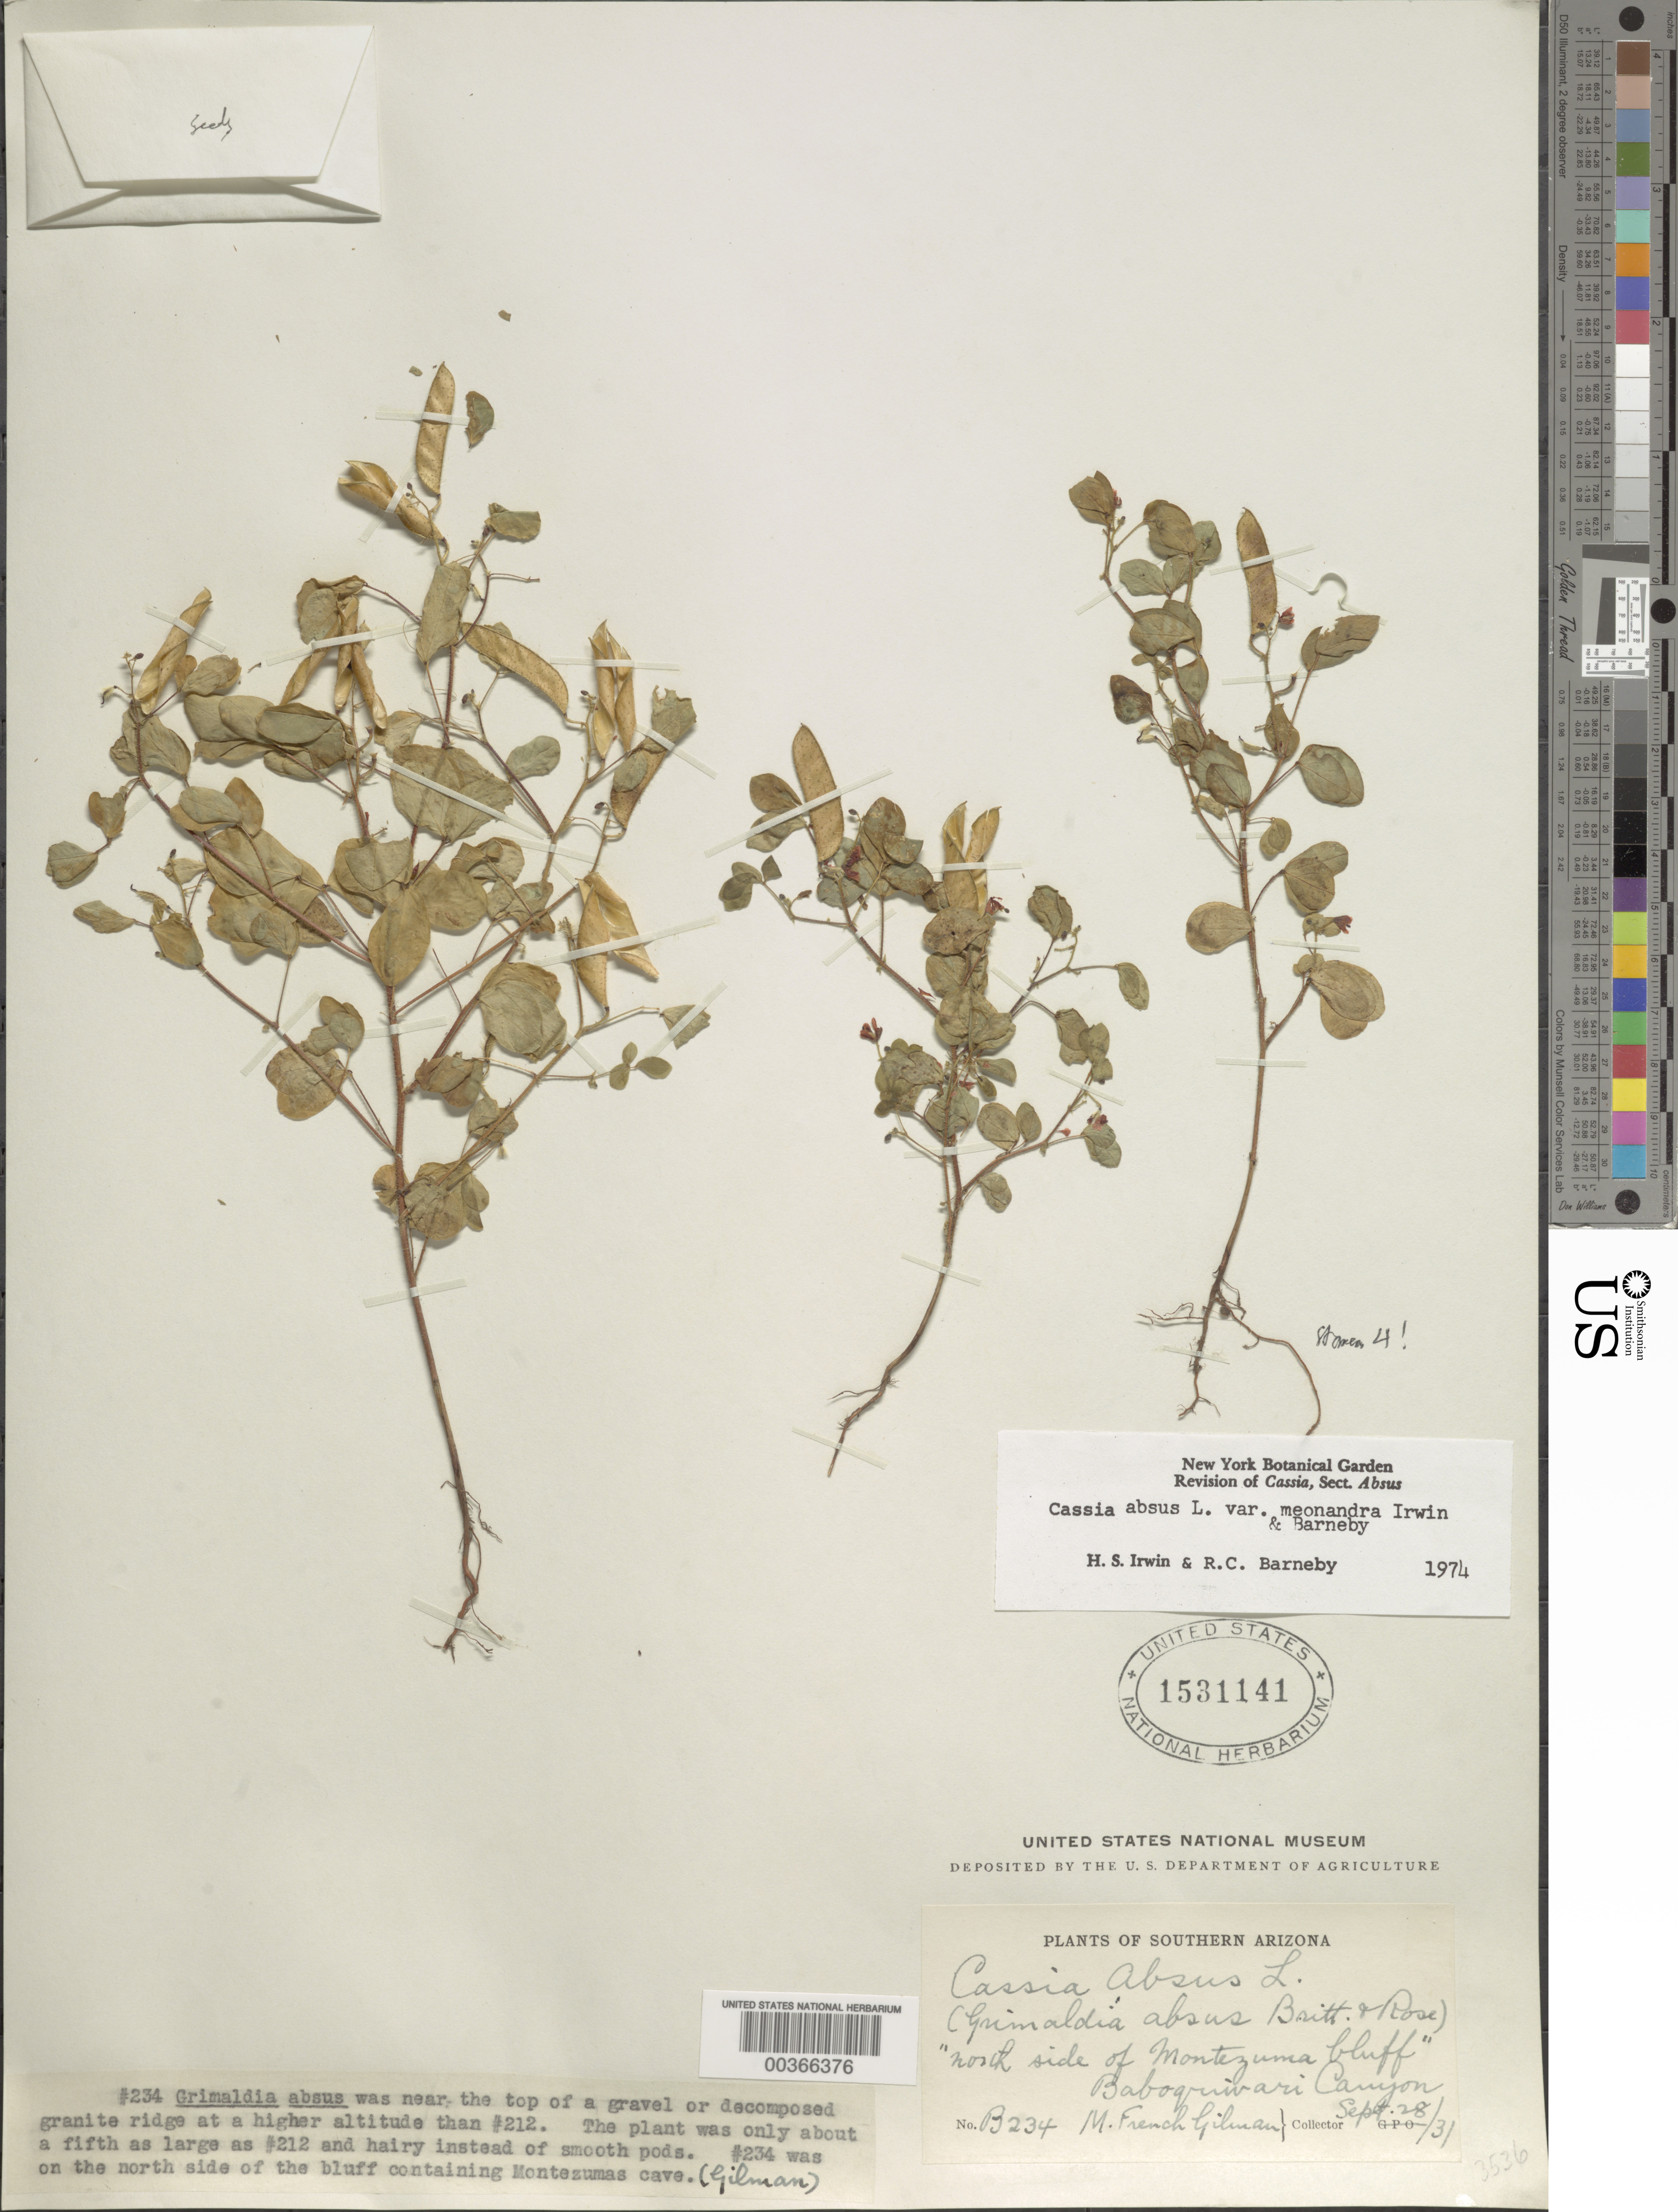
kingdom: Plantae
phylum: Tracheophyta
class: Magnoliopsida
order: Fabales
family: Fabaceae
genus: Chamaecrista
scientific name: Chamaecrista absus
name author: (L.) H.S. Irwin & Barneby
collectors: M. F. Gilman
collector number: B234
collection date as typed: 28 Sep 1931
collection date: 1931-09-28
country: United States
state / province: Arizona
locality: Near summit babogniari park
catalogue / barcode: US 1531141